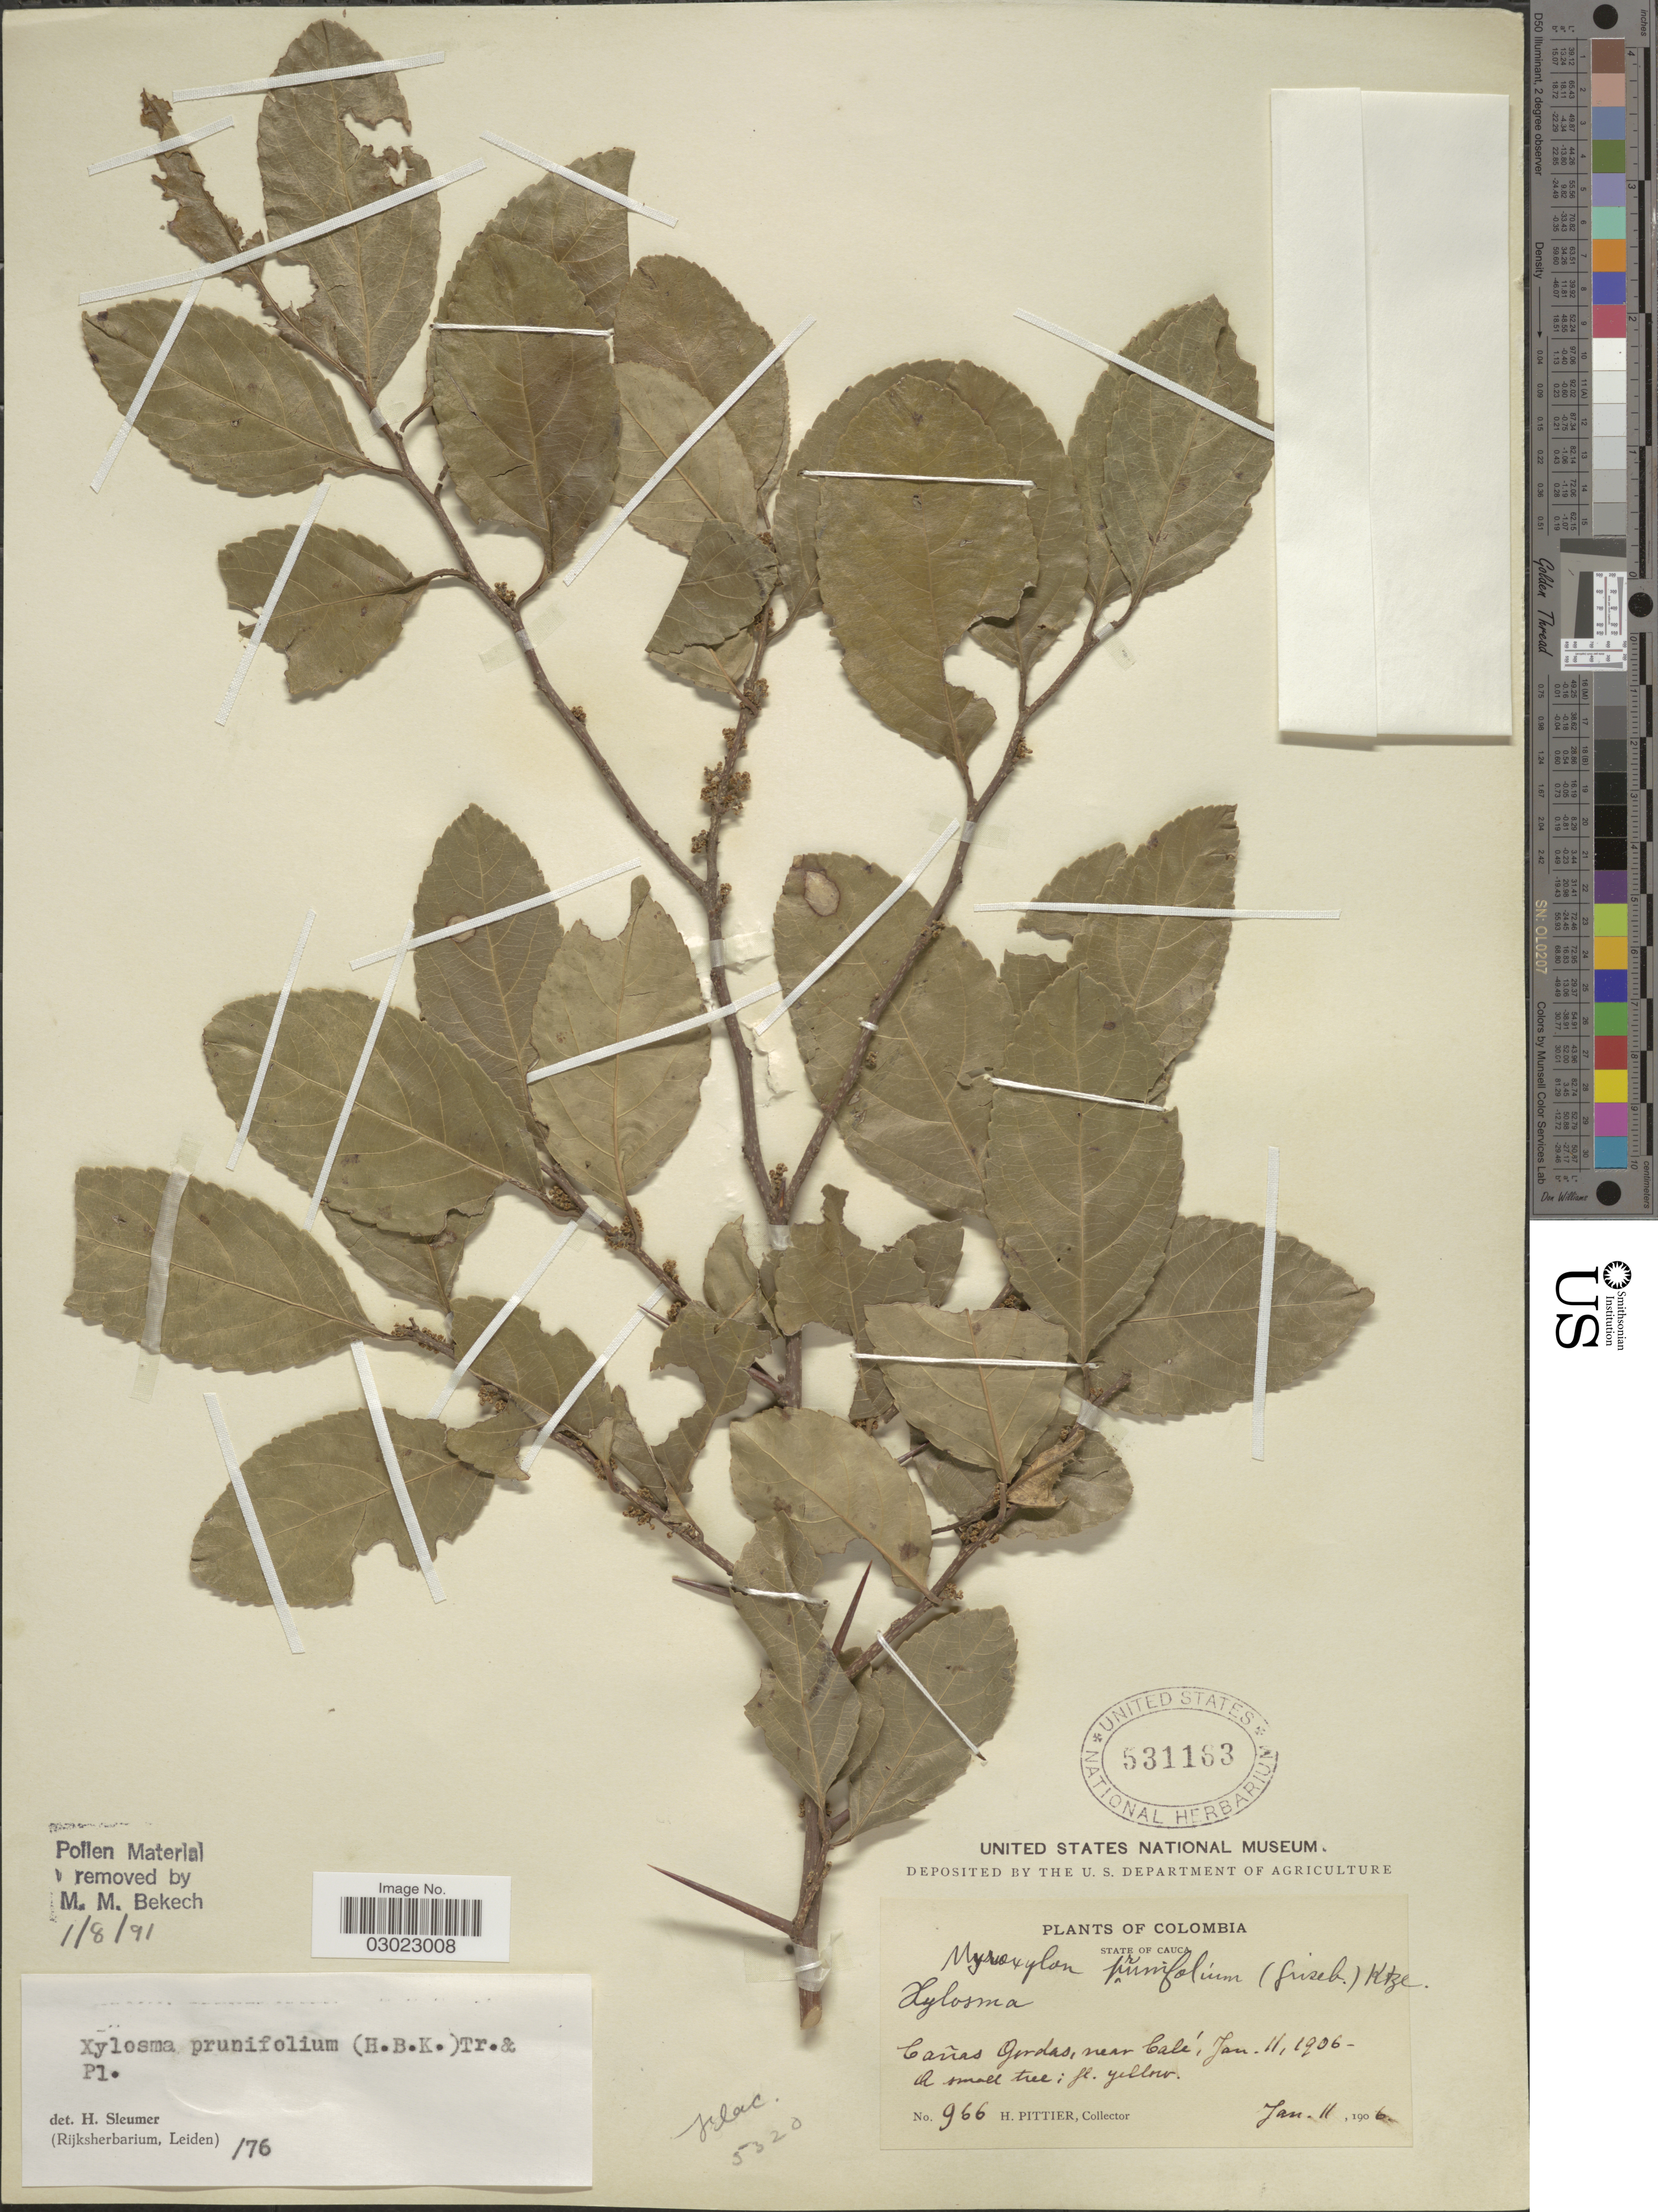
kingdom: Plantae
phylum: Tracheophyta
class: Magnoliopsida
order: Malpighiales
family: Salicaceae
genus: Xylosma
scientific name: Xylosma prunifolia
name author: (Kunth) Triana & Planch.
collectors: H. F. Pittier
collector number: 966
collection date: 1906-01-11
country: Colombia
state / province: Cauca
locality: Cañas Gordas, near Calí.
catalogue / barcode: US 531163